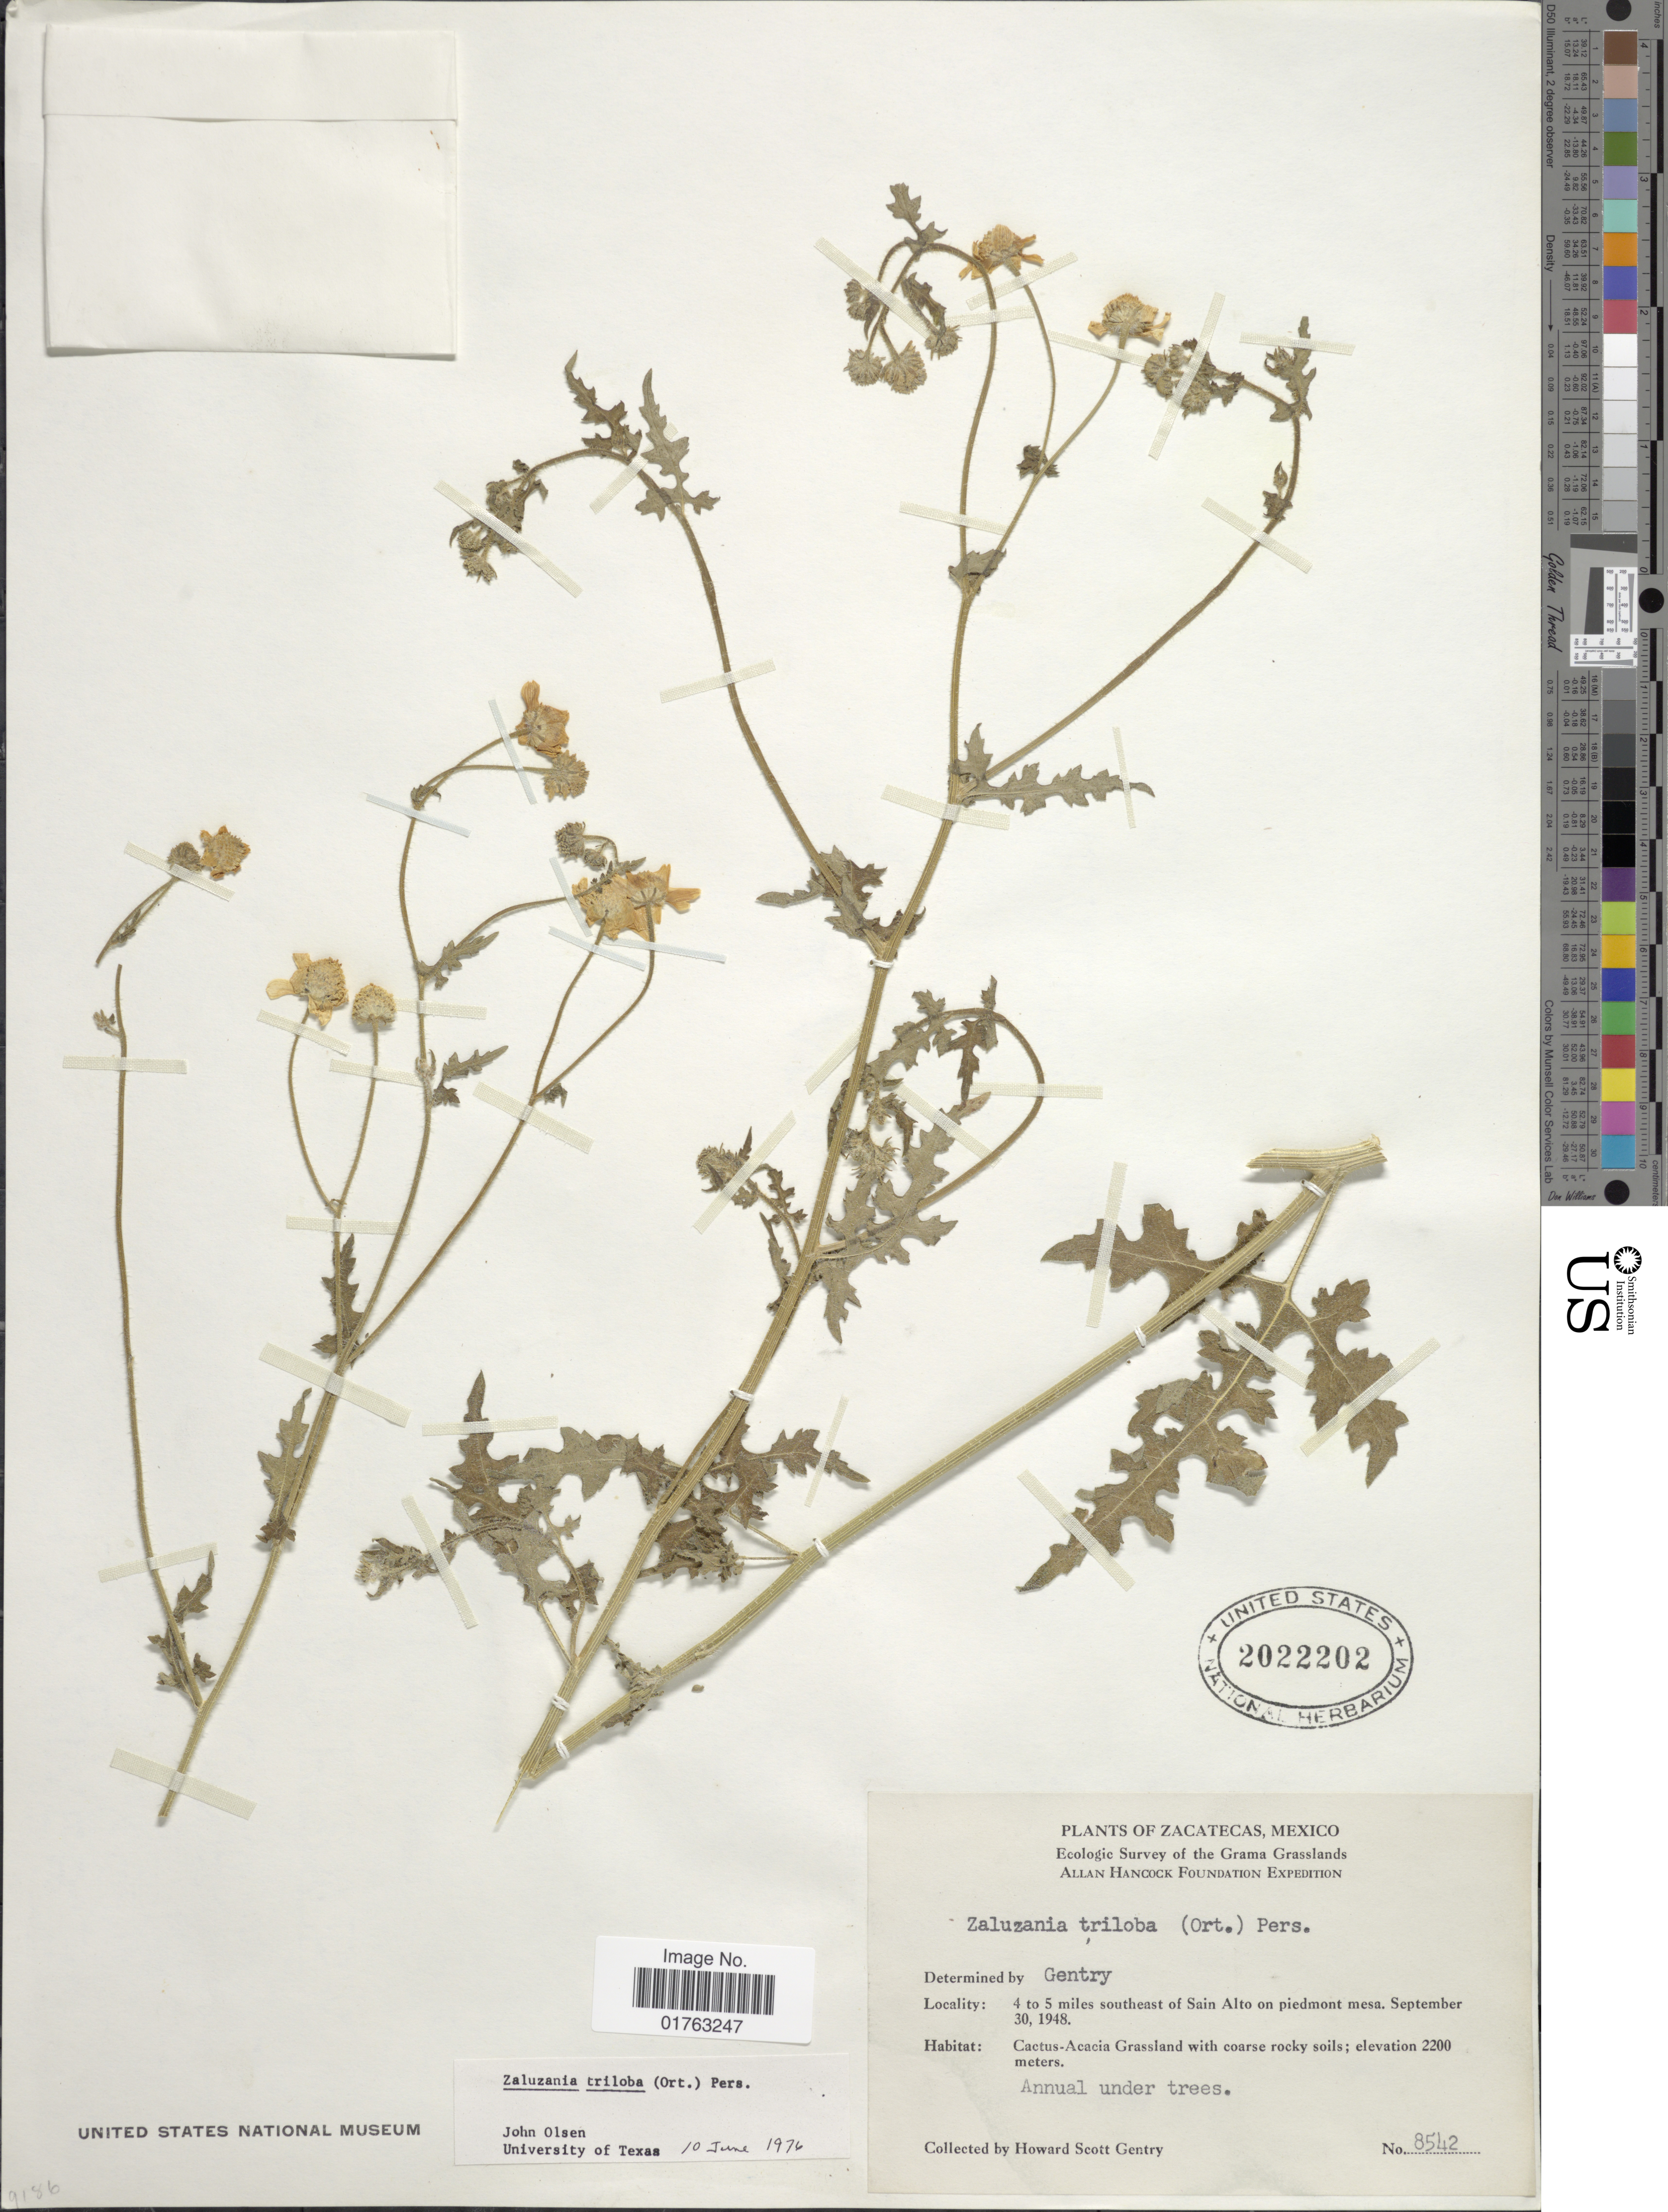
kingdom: Plantae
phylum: Tracheophyta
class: Magnoliopsida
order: Asterales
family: Asteraceae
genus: Zaluzania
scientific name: Zaluzania triloba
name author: (Ortega) Pers.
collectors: H. S. Gentry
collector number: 8542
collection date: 1948-09-30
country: Mexico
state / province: Zacatecas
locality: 4 to 5 miles southeast of Sain Alto on piedmont mesa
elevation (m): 2200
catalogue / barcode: US 2022202